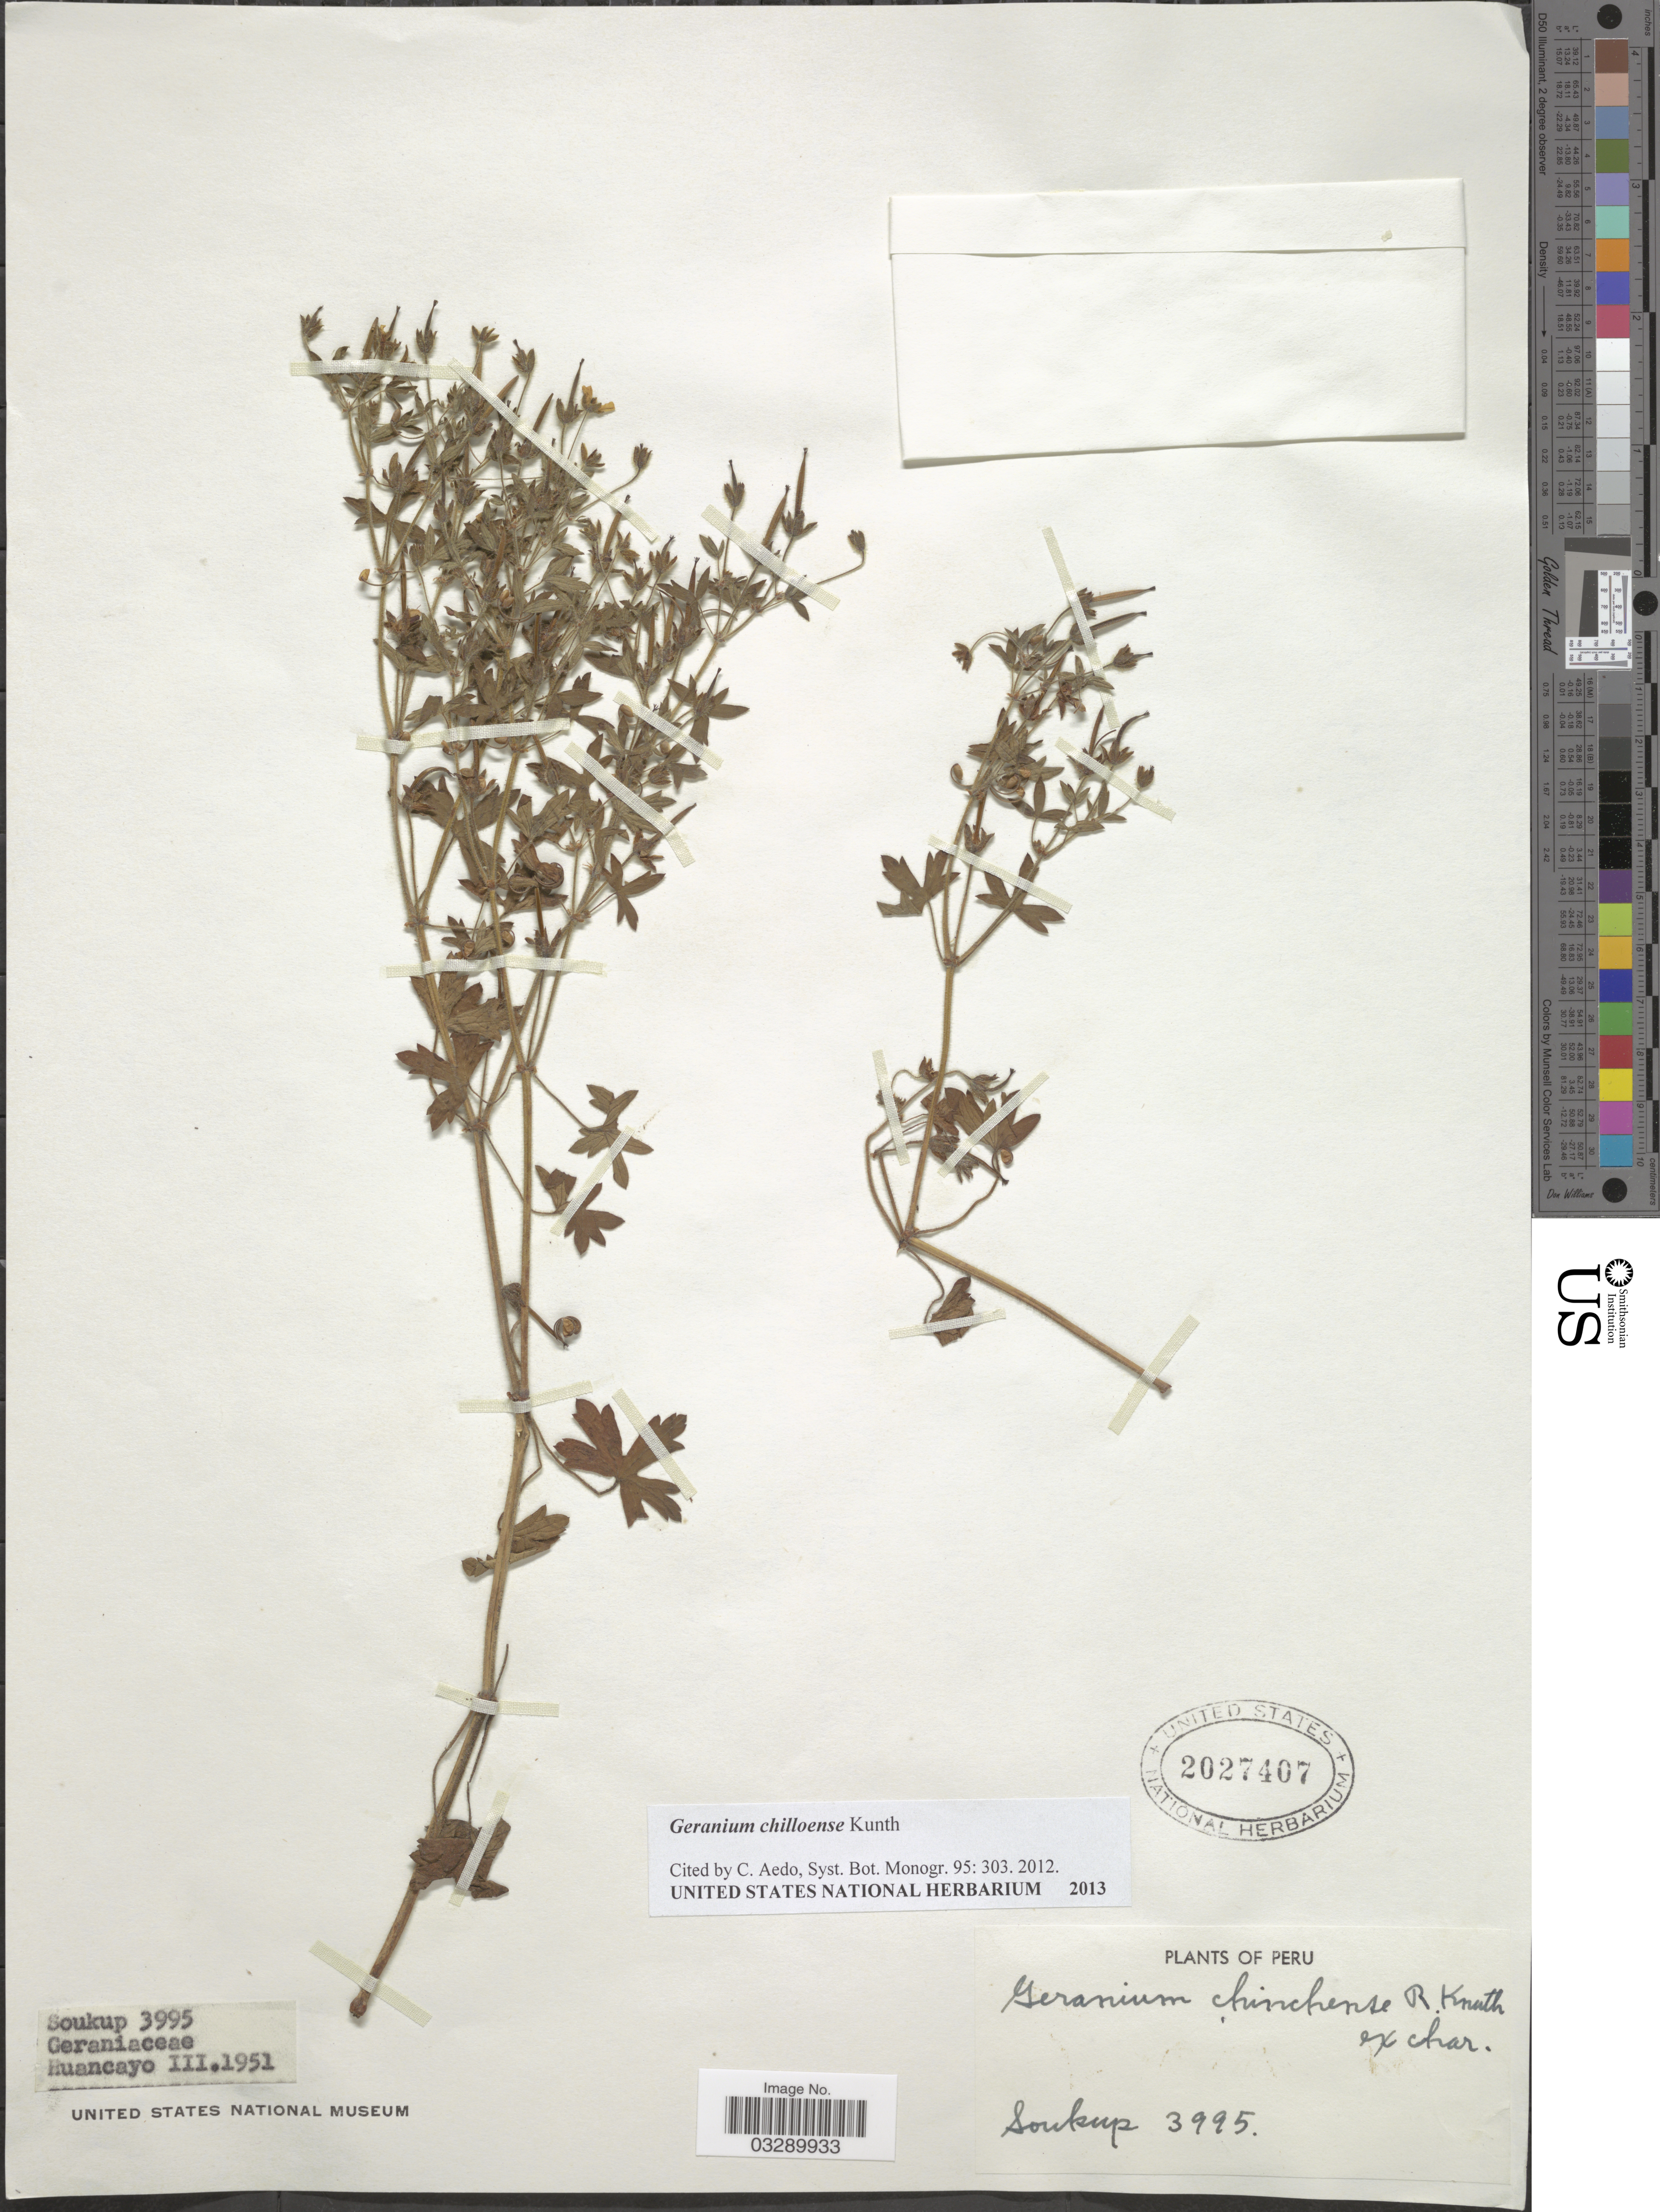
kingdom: Plantae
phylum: Tracheophyta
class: Magnoliopsida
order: Geraniales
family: Geraniaceae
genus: Geranium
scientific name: Geranium chilloense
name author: Kunth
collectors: -- Soukup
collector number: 3995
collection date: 1951-03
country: Peru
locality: Huancayo.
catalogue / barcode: US 2027407